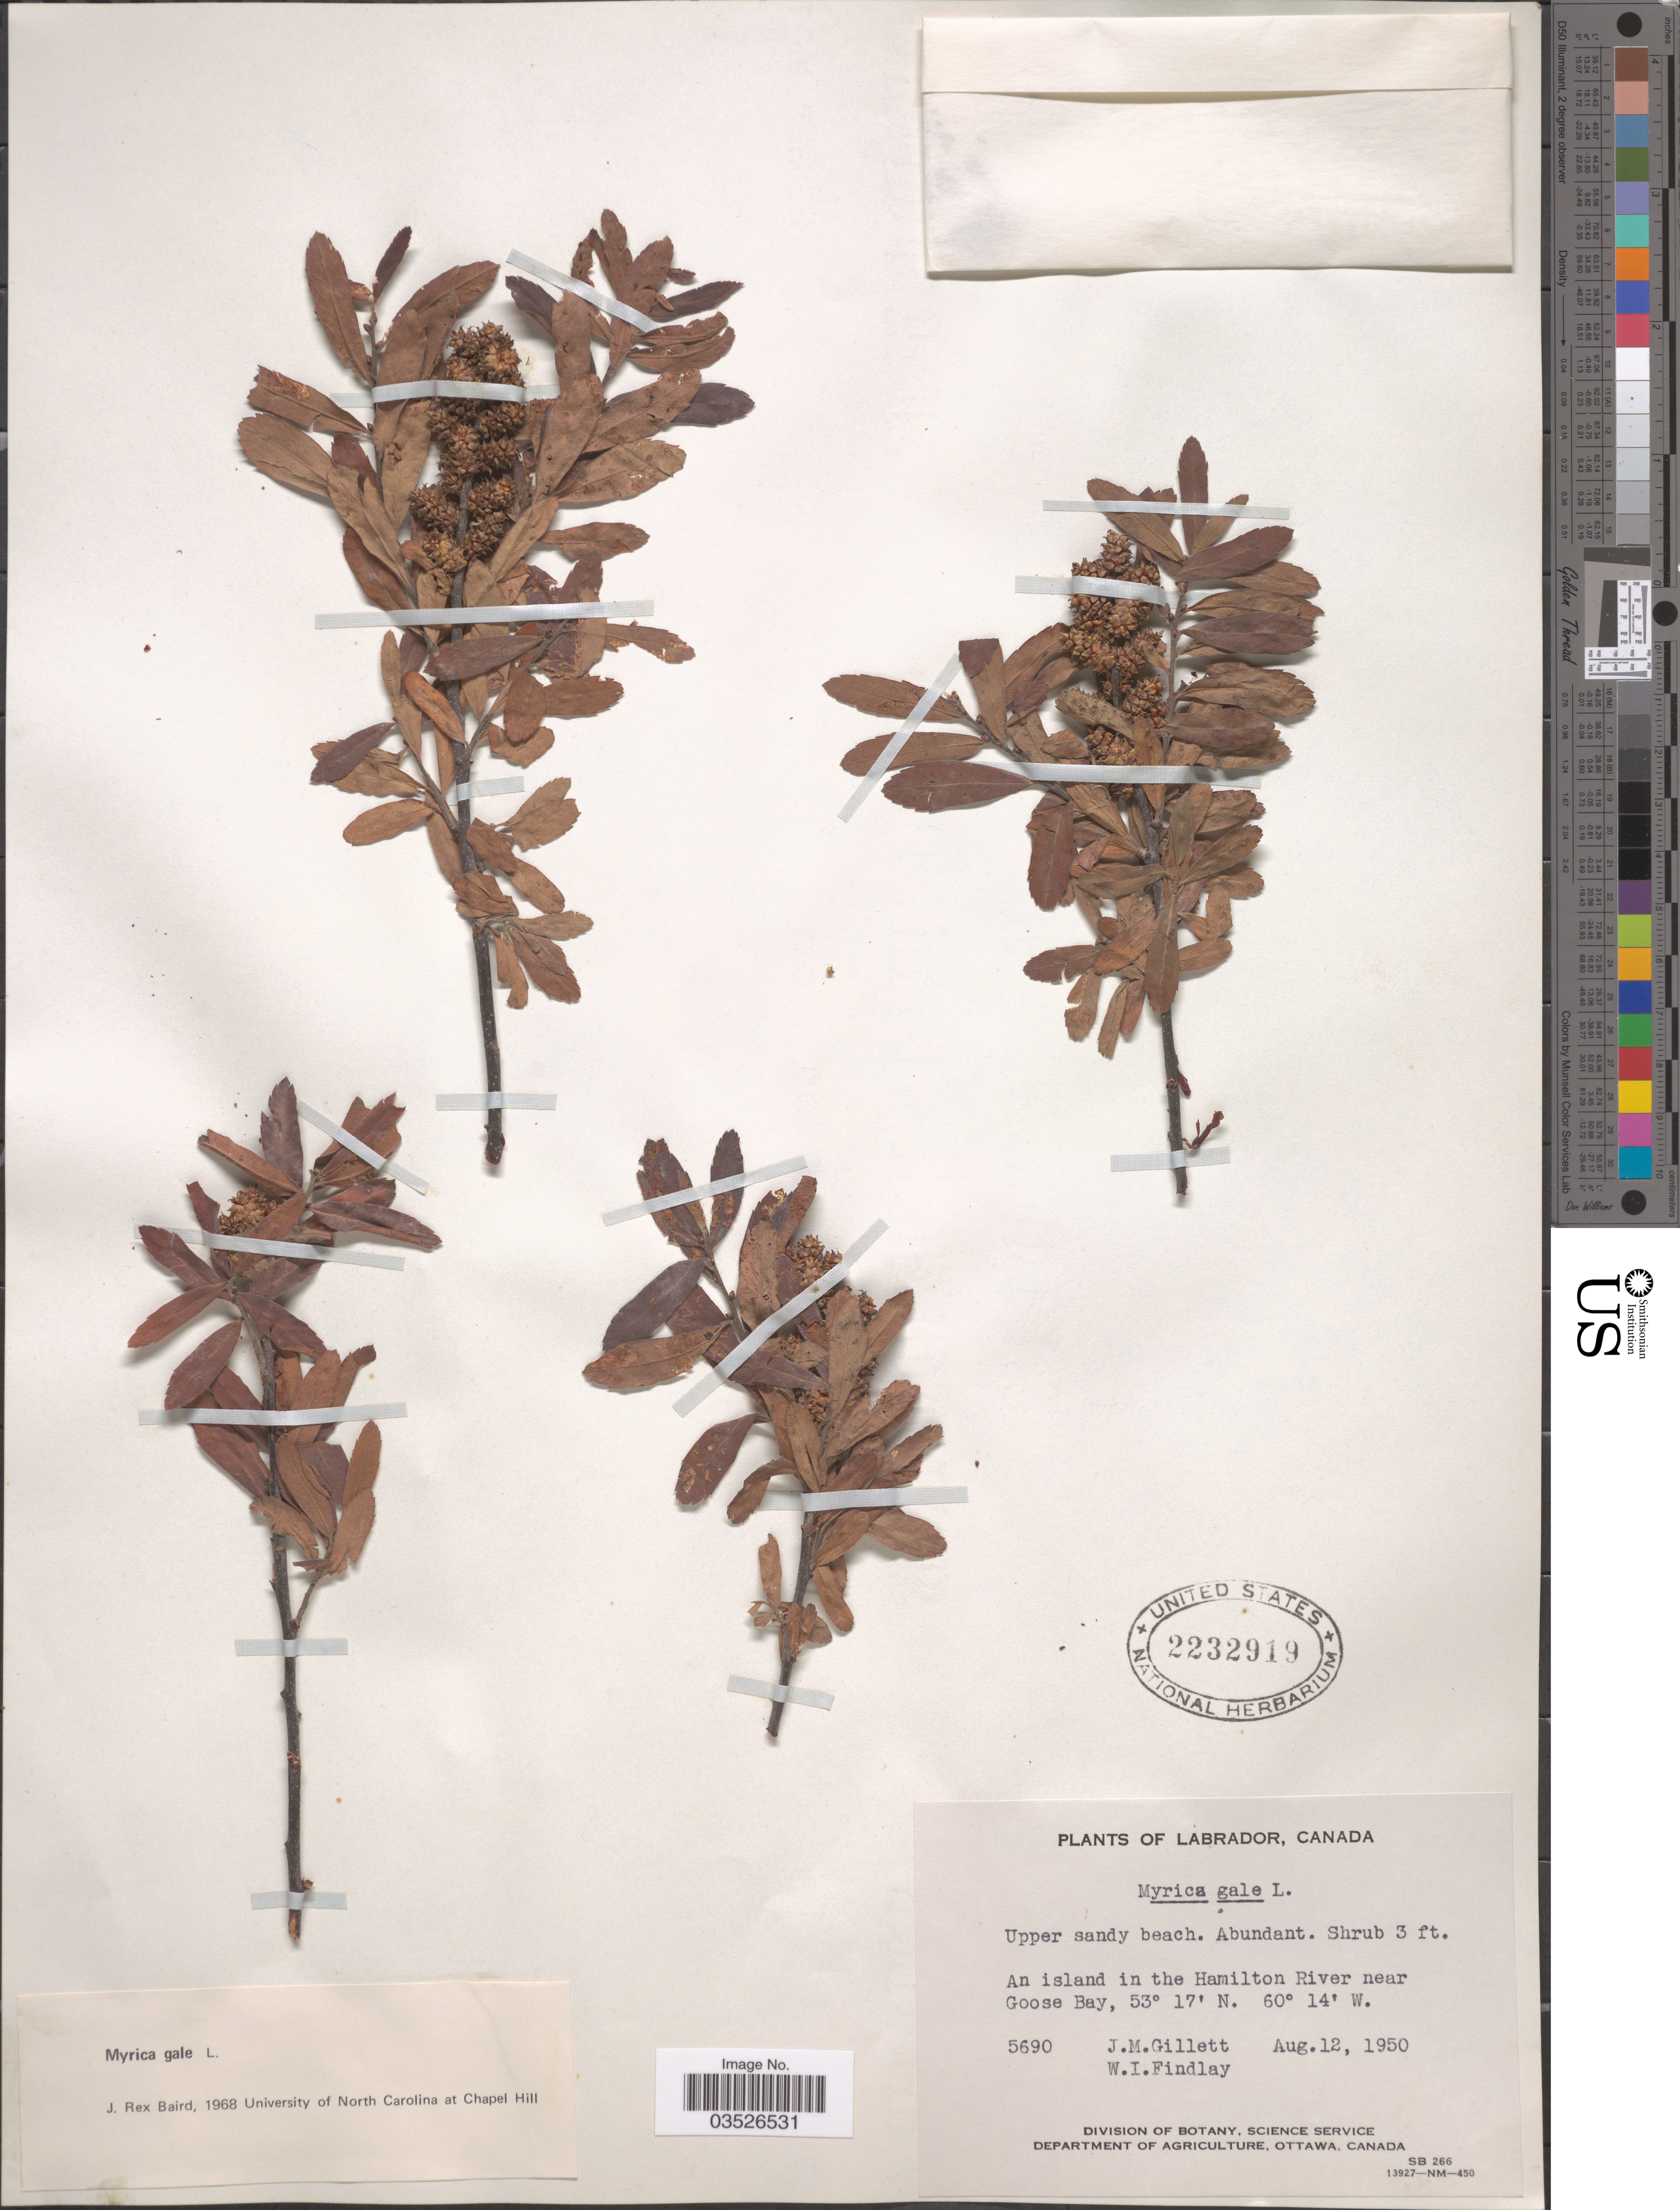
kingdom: Plantae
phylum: Tracheophyta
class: Magnoliopsida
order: Fagales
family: Myricaceae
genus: Myrica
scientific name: Myrica gale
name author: L.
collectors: J. M. Gillett & W. Findlay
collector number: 5690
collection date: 1950-08-12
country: Canada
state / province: Newfoundland and Labrador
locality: Labrador. An island in the Hamilton River near Goose Bay.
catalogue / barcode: US 2232919